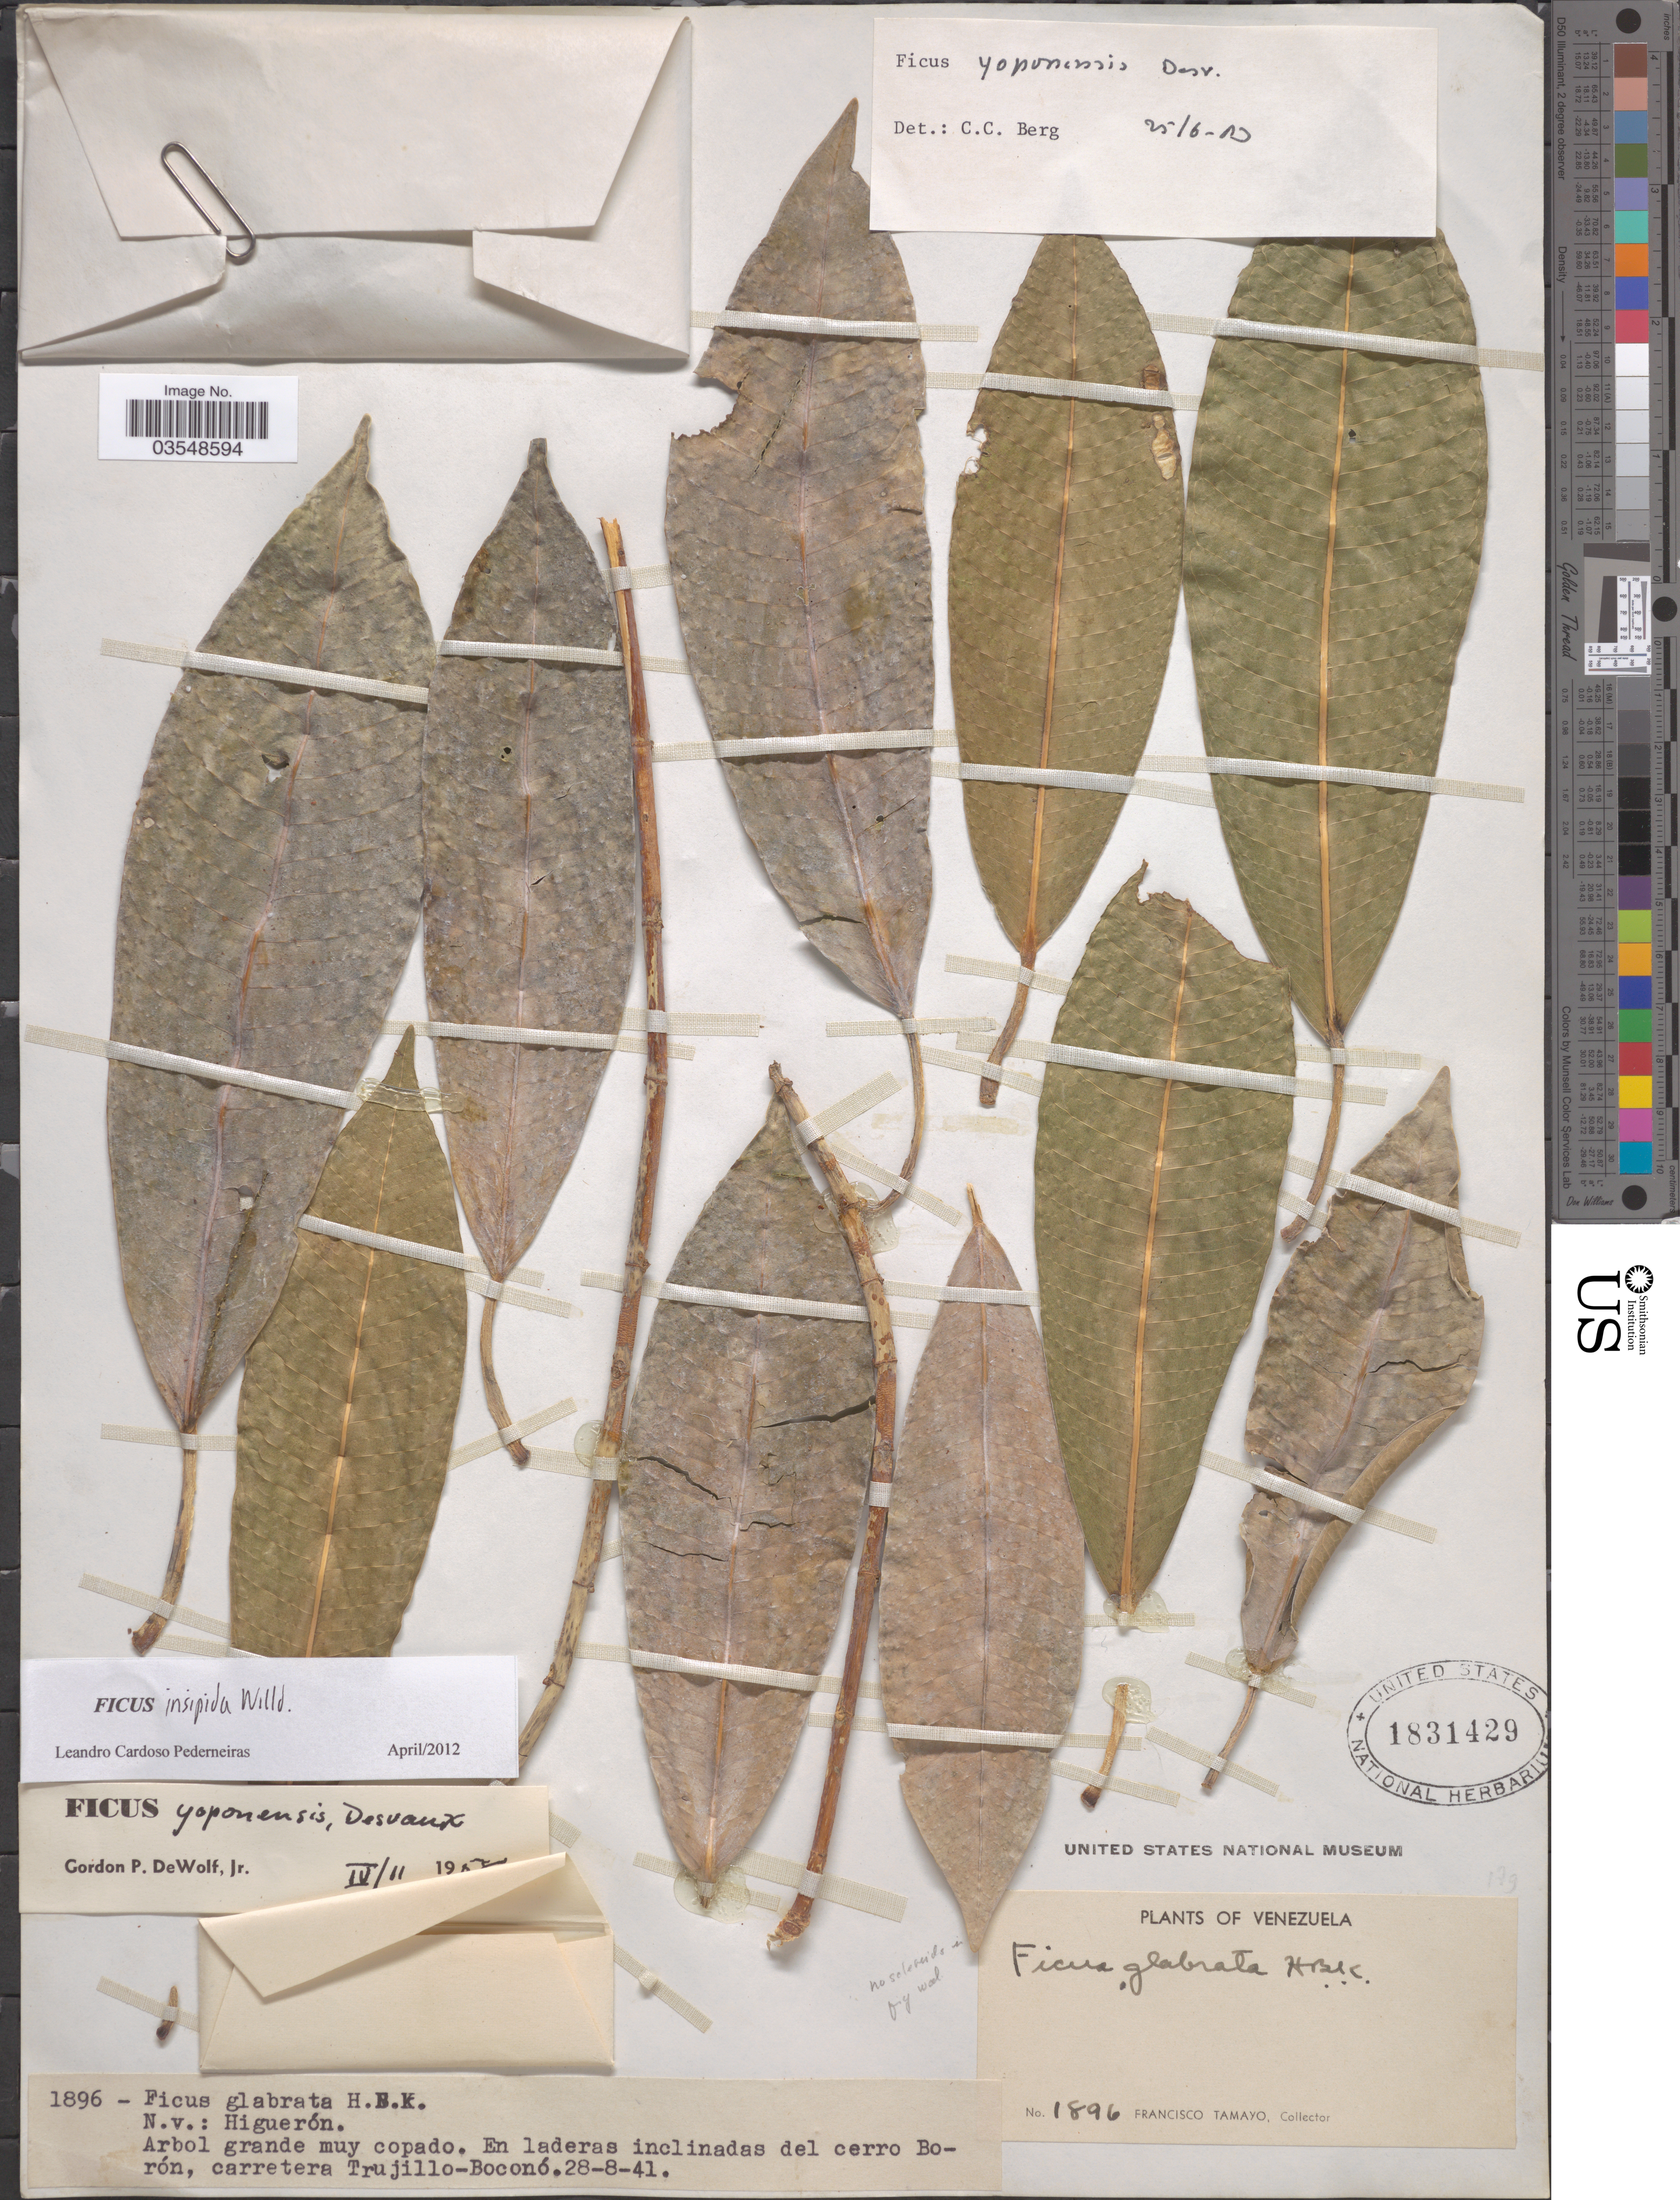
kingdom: Plantae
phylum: Tracheophyta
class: Magnoliopsida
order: Rosales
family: Moraceae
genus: Ficus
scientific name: Ficus insipida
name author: Willd.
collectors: F. Tamayo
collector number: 1896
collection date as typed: Transcribed d/m/y: 28/8/41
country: Venezuela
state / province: Trujillo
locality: En laderas inclinadas del cerro Borón, carretera Trujillo-Boconó.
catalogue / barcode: US 1831429